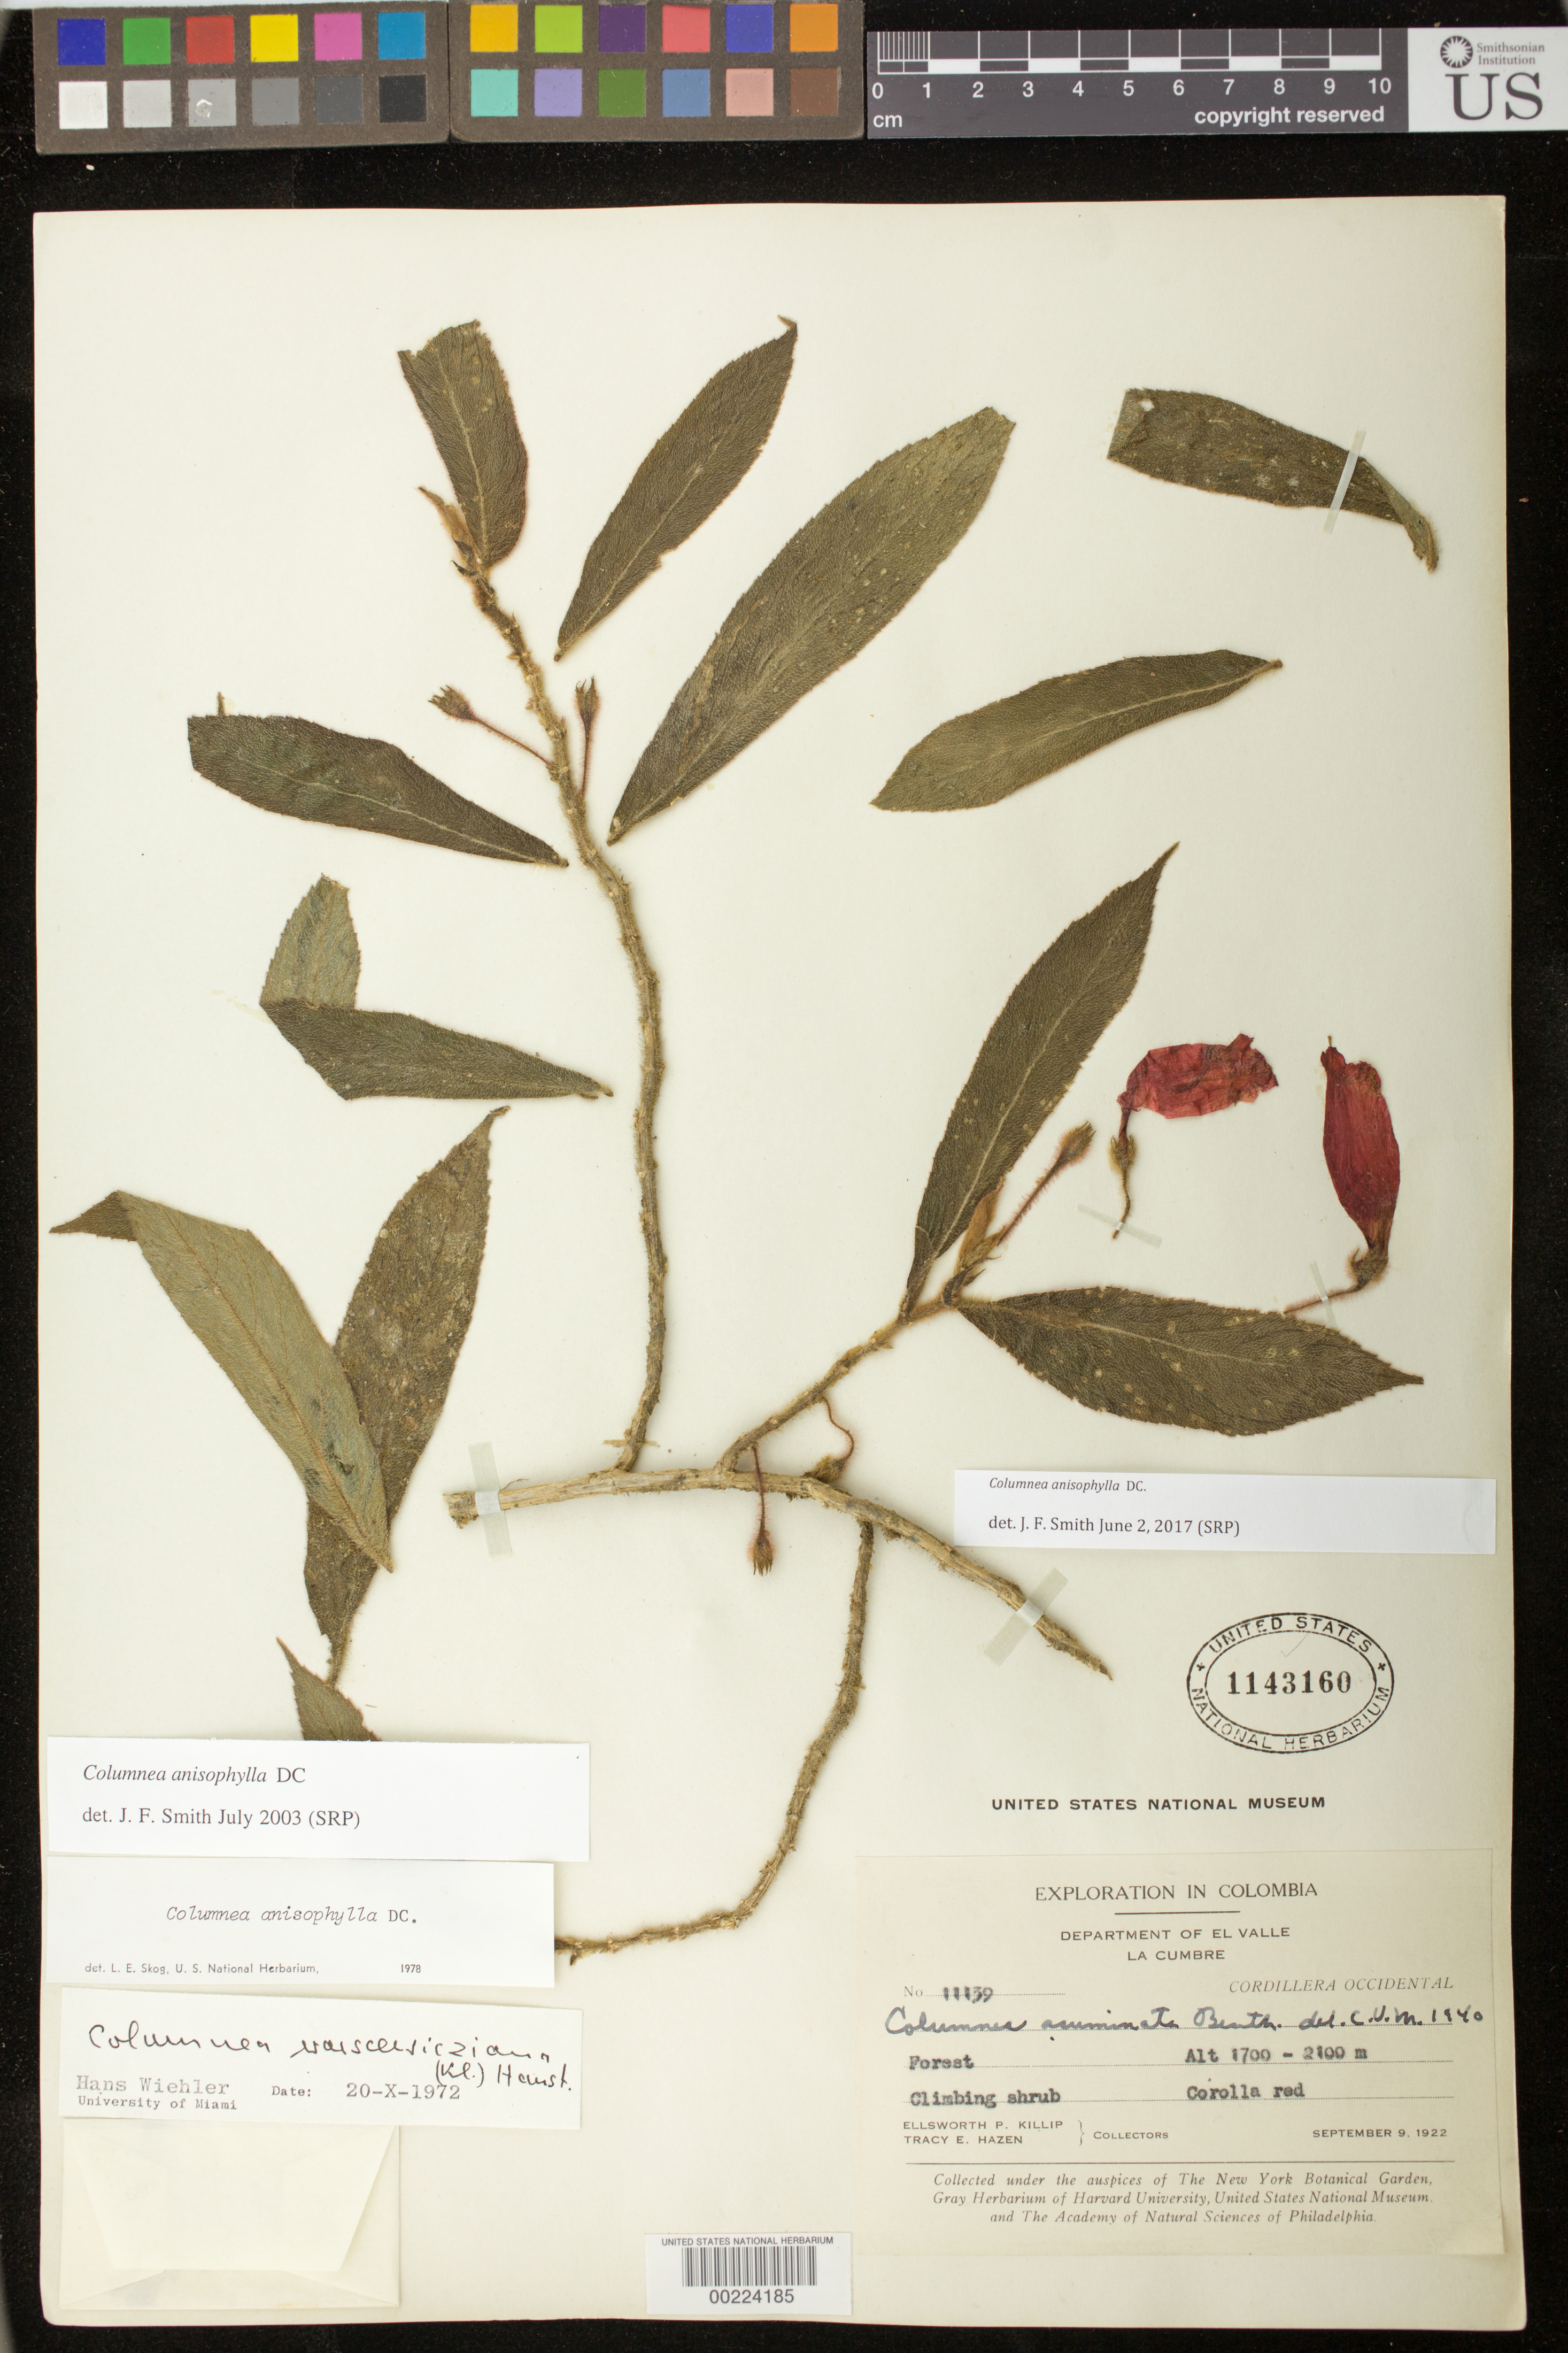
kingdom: Plantae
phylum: Tracheophyta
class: Magnoliopsida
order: Lamiales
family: Gesneriaceae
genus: Columnea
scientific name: Columnea anisophylla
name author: DC.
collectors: E. P. Killip & T. E. Hazen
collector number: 11139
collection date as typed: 09 Sep 1922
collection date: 1922-09-09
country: Colombia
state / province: Valle del Cauca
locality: La Cumbre, Cordillera Occidental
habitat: Forest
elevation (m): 1700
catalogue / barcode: US 1143160